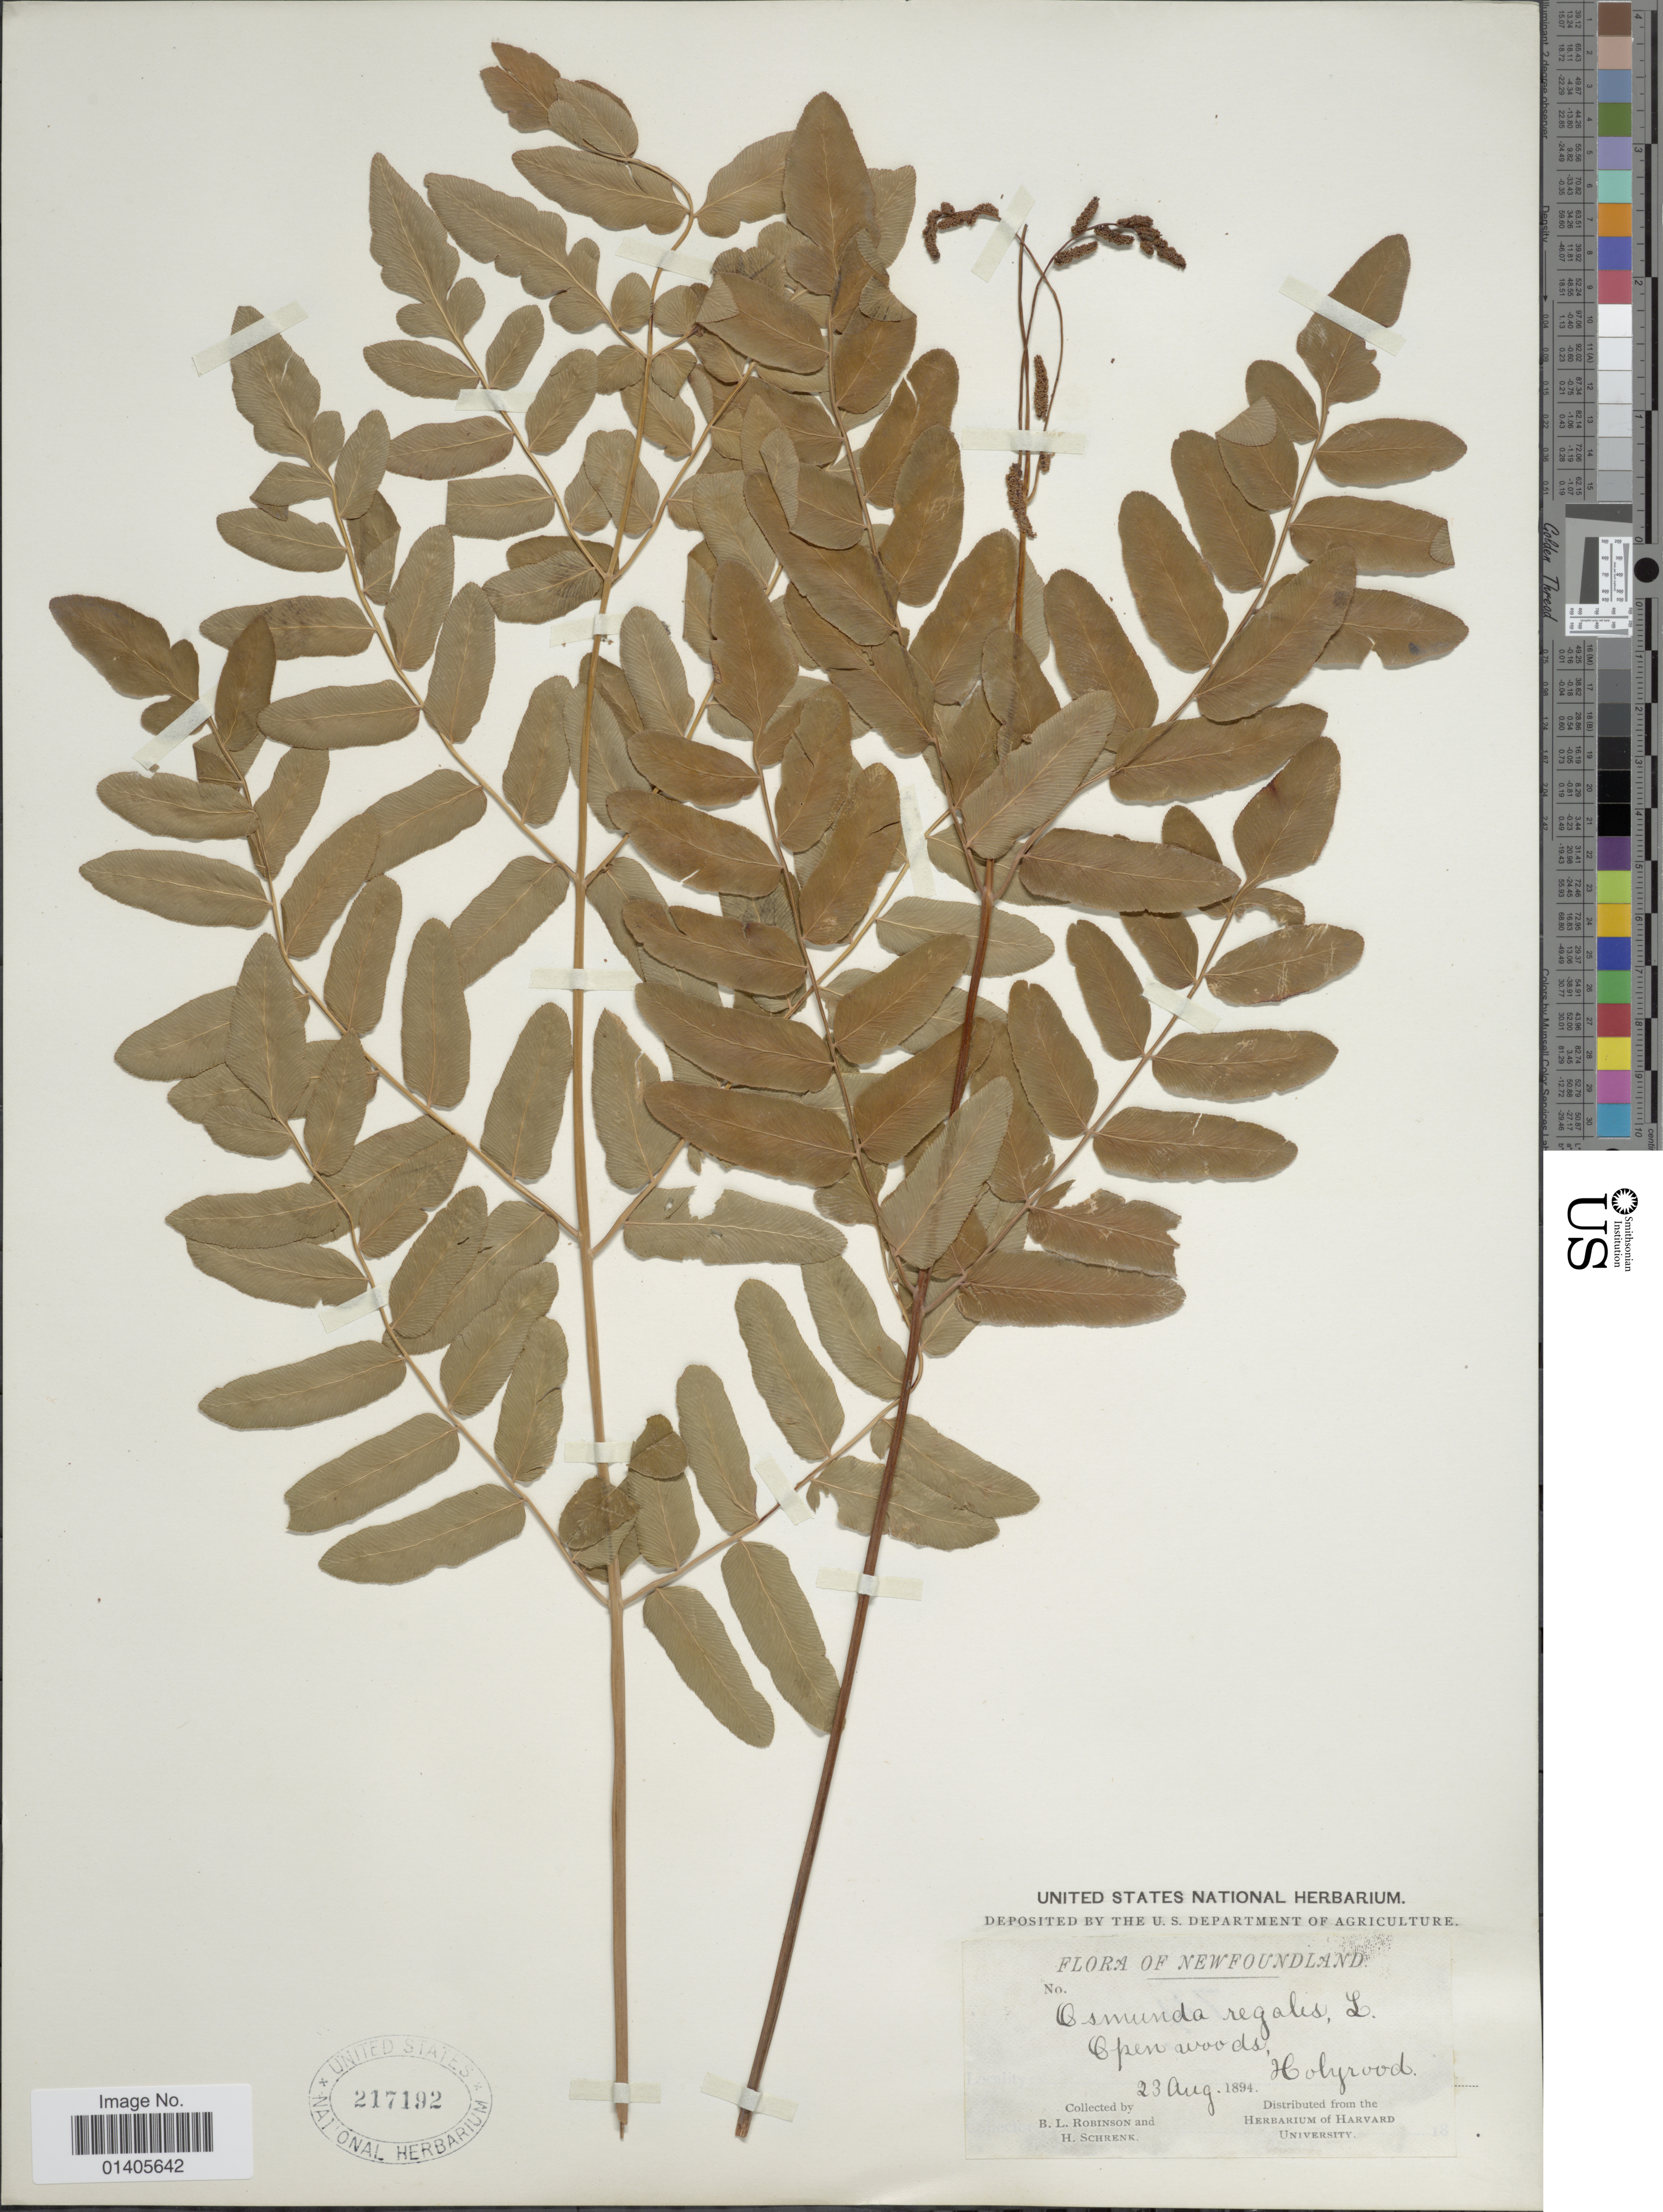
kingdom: Plantae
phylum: Tracheophyta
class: Polypodiopsida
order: Osmundales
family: Osmundaceae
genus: Osmunda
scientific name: Osmunda regalis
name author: L.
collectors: B. L. Robinson & H. v. Schrenk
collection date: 1894-08-23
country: Canada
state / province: Newfoundland and Labrador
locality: Open woods, Holywood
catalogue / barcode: US 217192